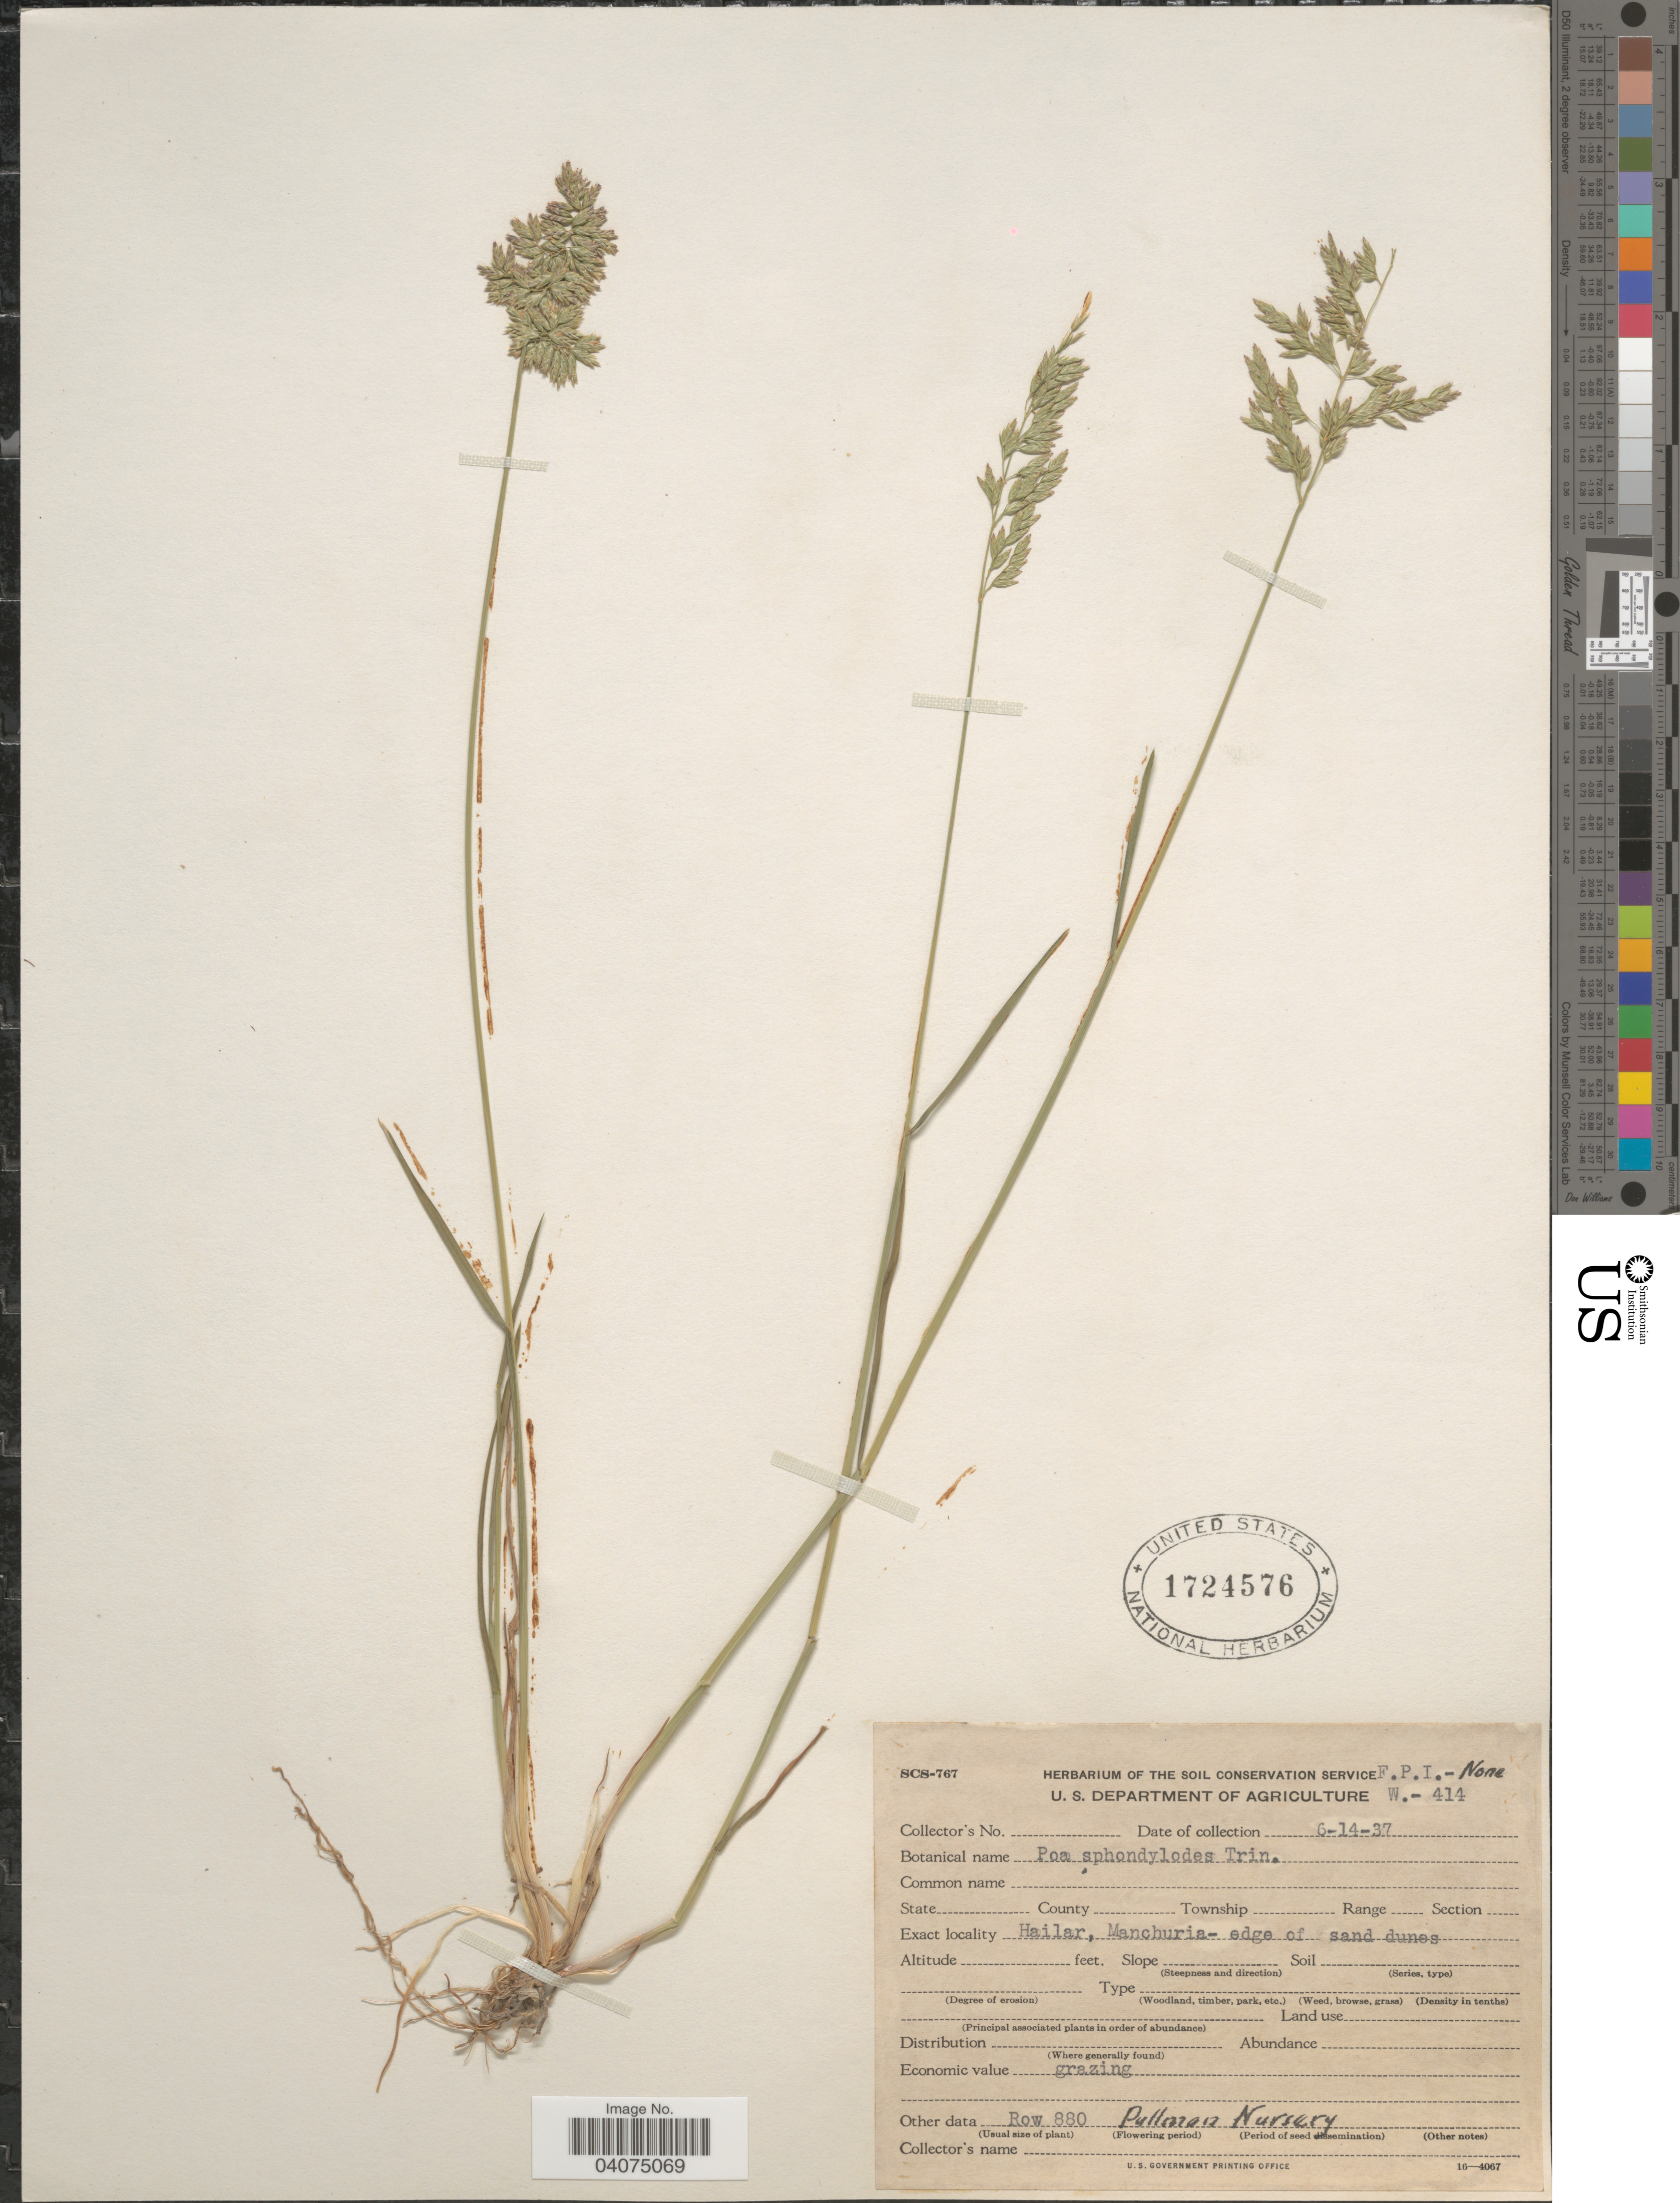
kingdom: Plantae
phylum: Tracheophyta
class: Liliopsida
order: Poales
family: Poaceae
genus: Poa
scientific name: Poa sphondylodes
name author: Trin.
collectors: Herbarium of the Soil Conservation Service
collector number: W-414?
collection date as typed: Transcribed d/m/y: 14/6/37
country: United States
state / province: Washington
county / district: Whitman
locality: Row 880 Pullman Nursery.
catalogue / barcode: US 1724576